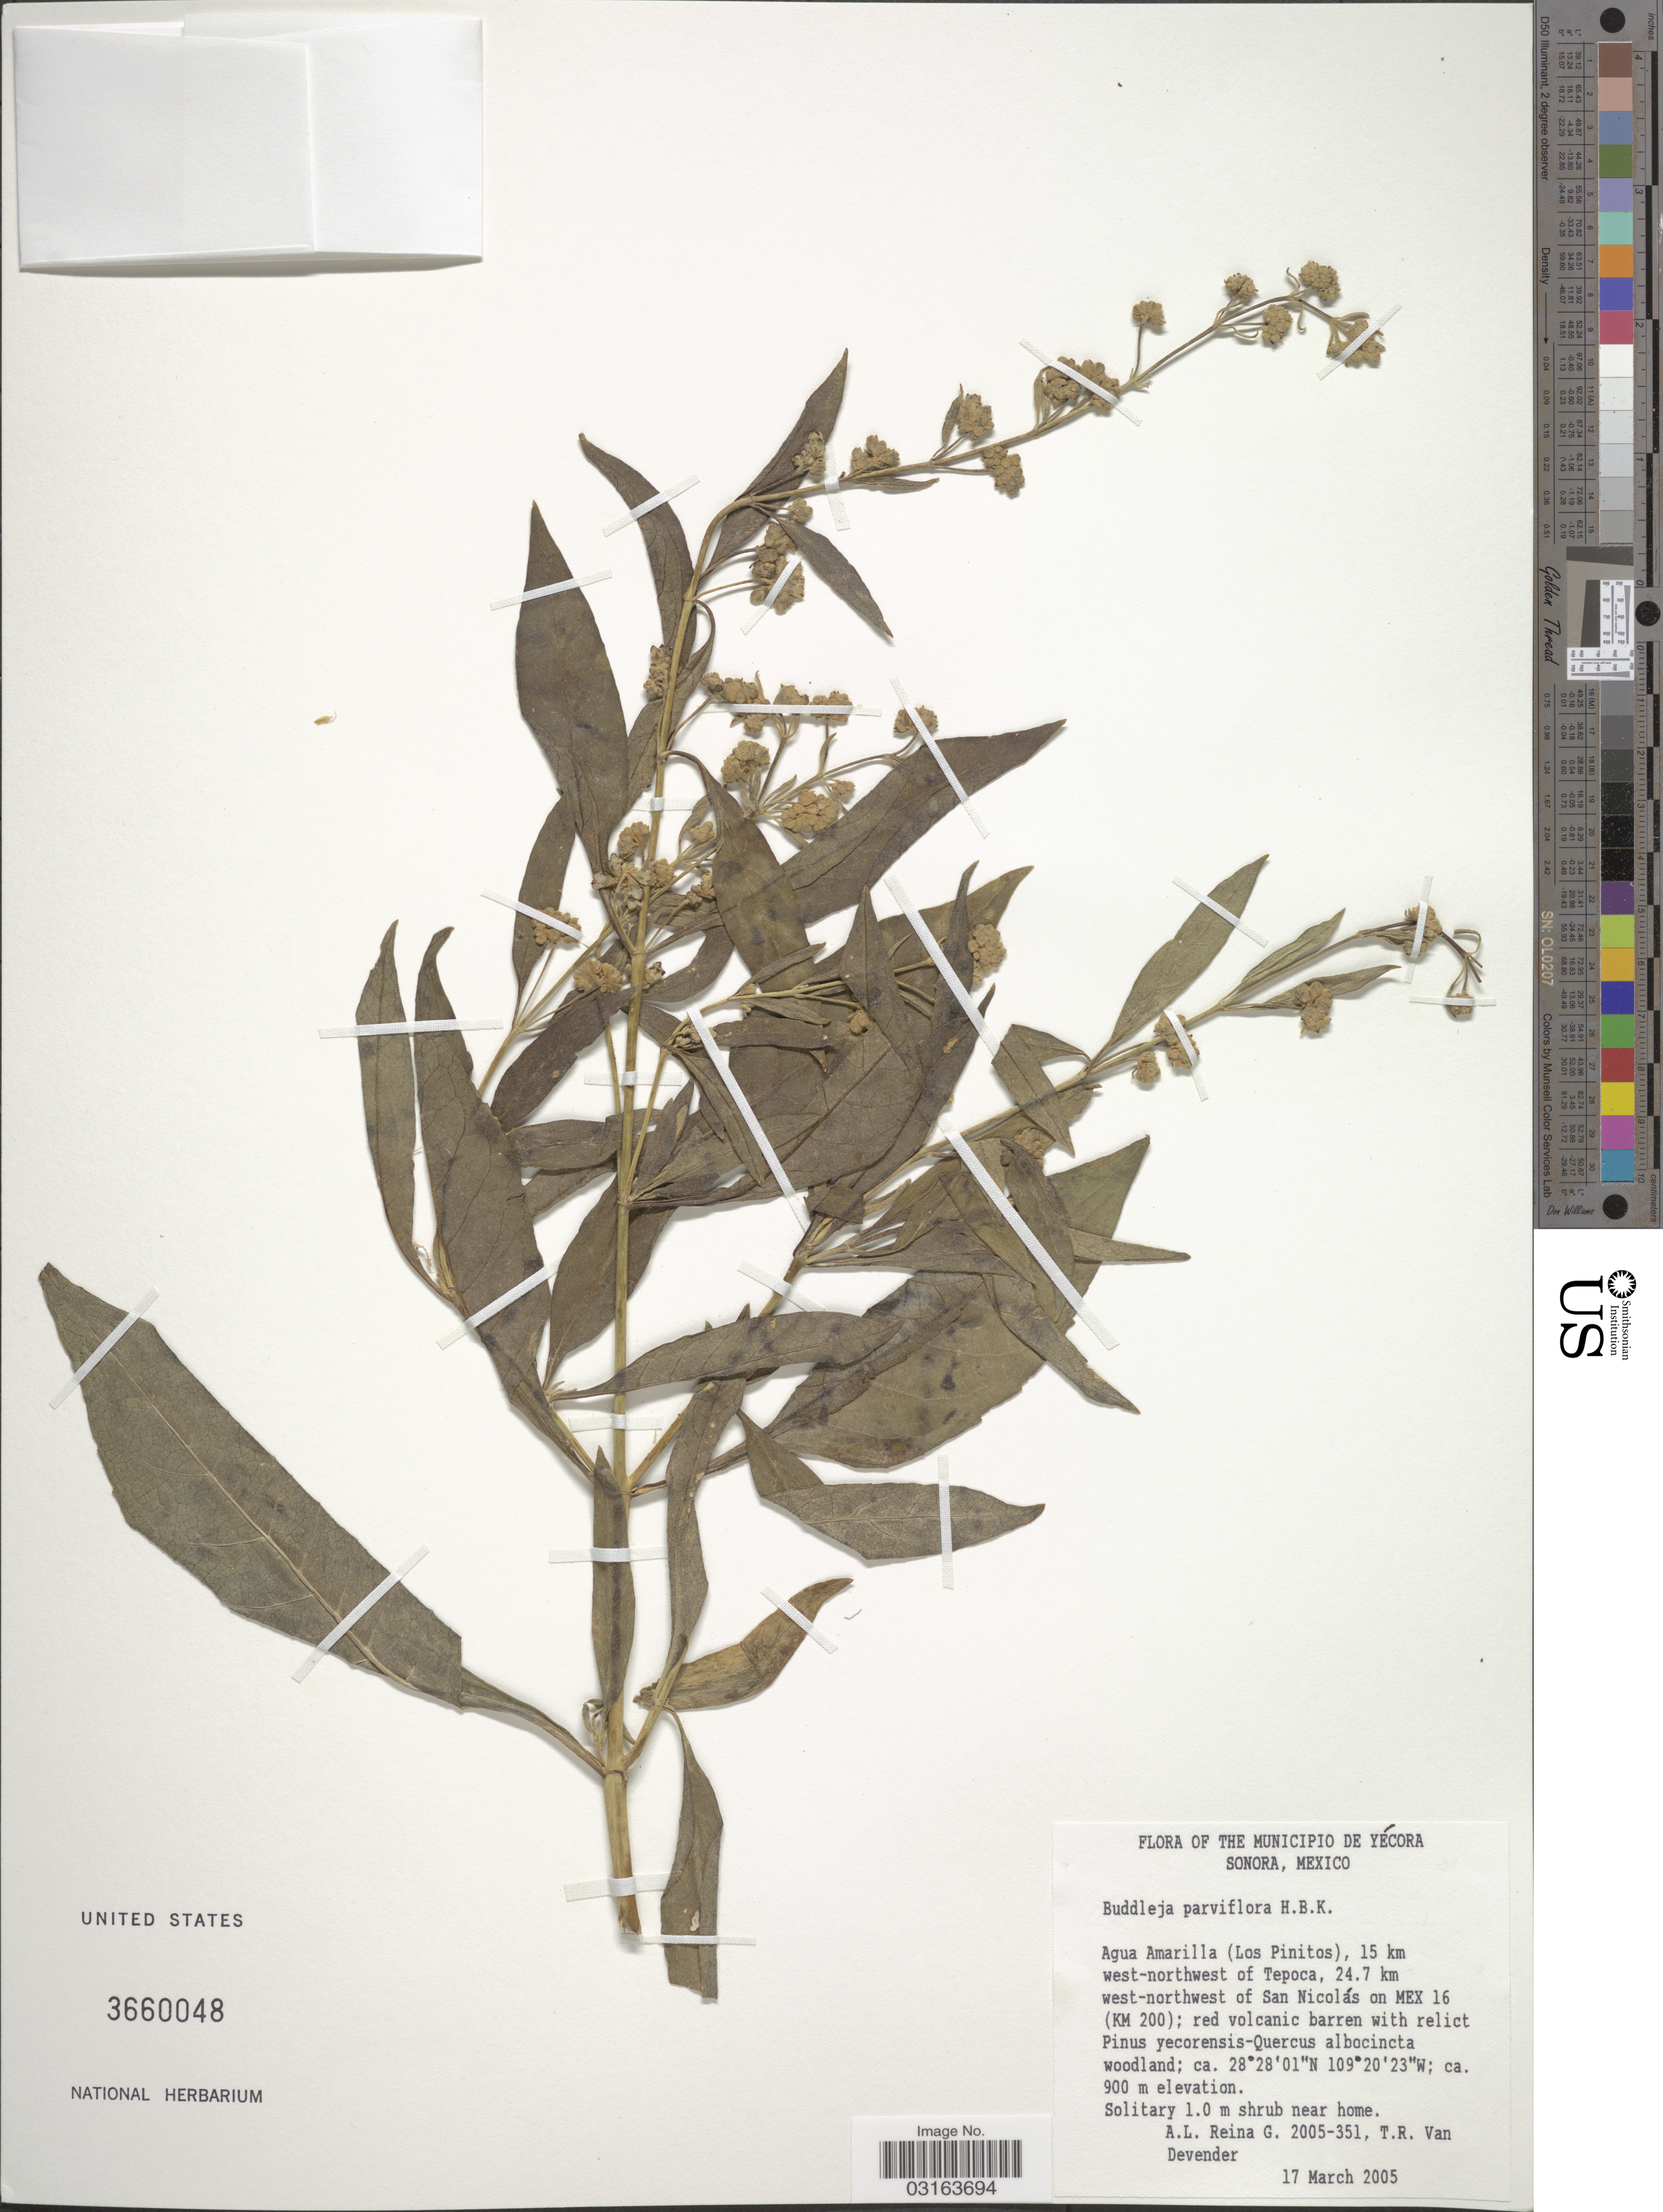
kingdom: Plantae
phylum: Tracheophyta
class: Magnoliopsida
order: Lamiales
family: Scrophulariaceae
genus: Buddleja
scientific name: Buddleja parviflora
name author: Kunth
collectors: A. L. Reina G. & T. R. Van Devender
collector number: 2005-351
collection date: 2005-03-17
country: Mexico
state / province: Sonora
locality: The Municipio de Yécora. Agua Amarilla (Los Pinitos), 15 km west-northwest of Tepoca, 24.7 km west-northwest of San Nicolás on MEX16 (km 200).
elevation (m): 900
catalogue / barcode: US 3660048